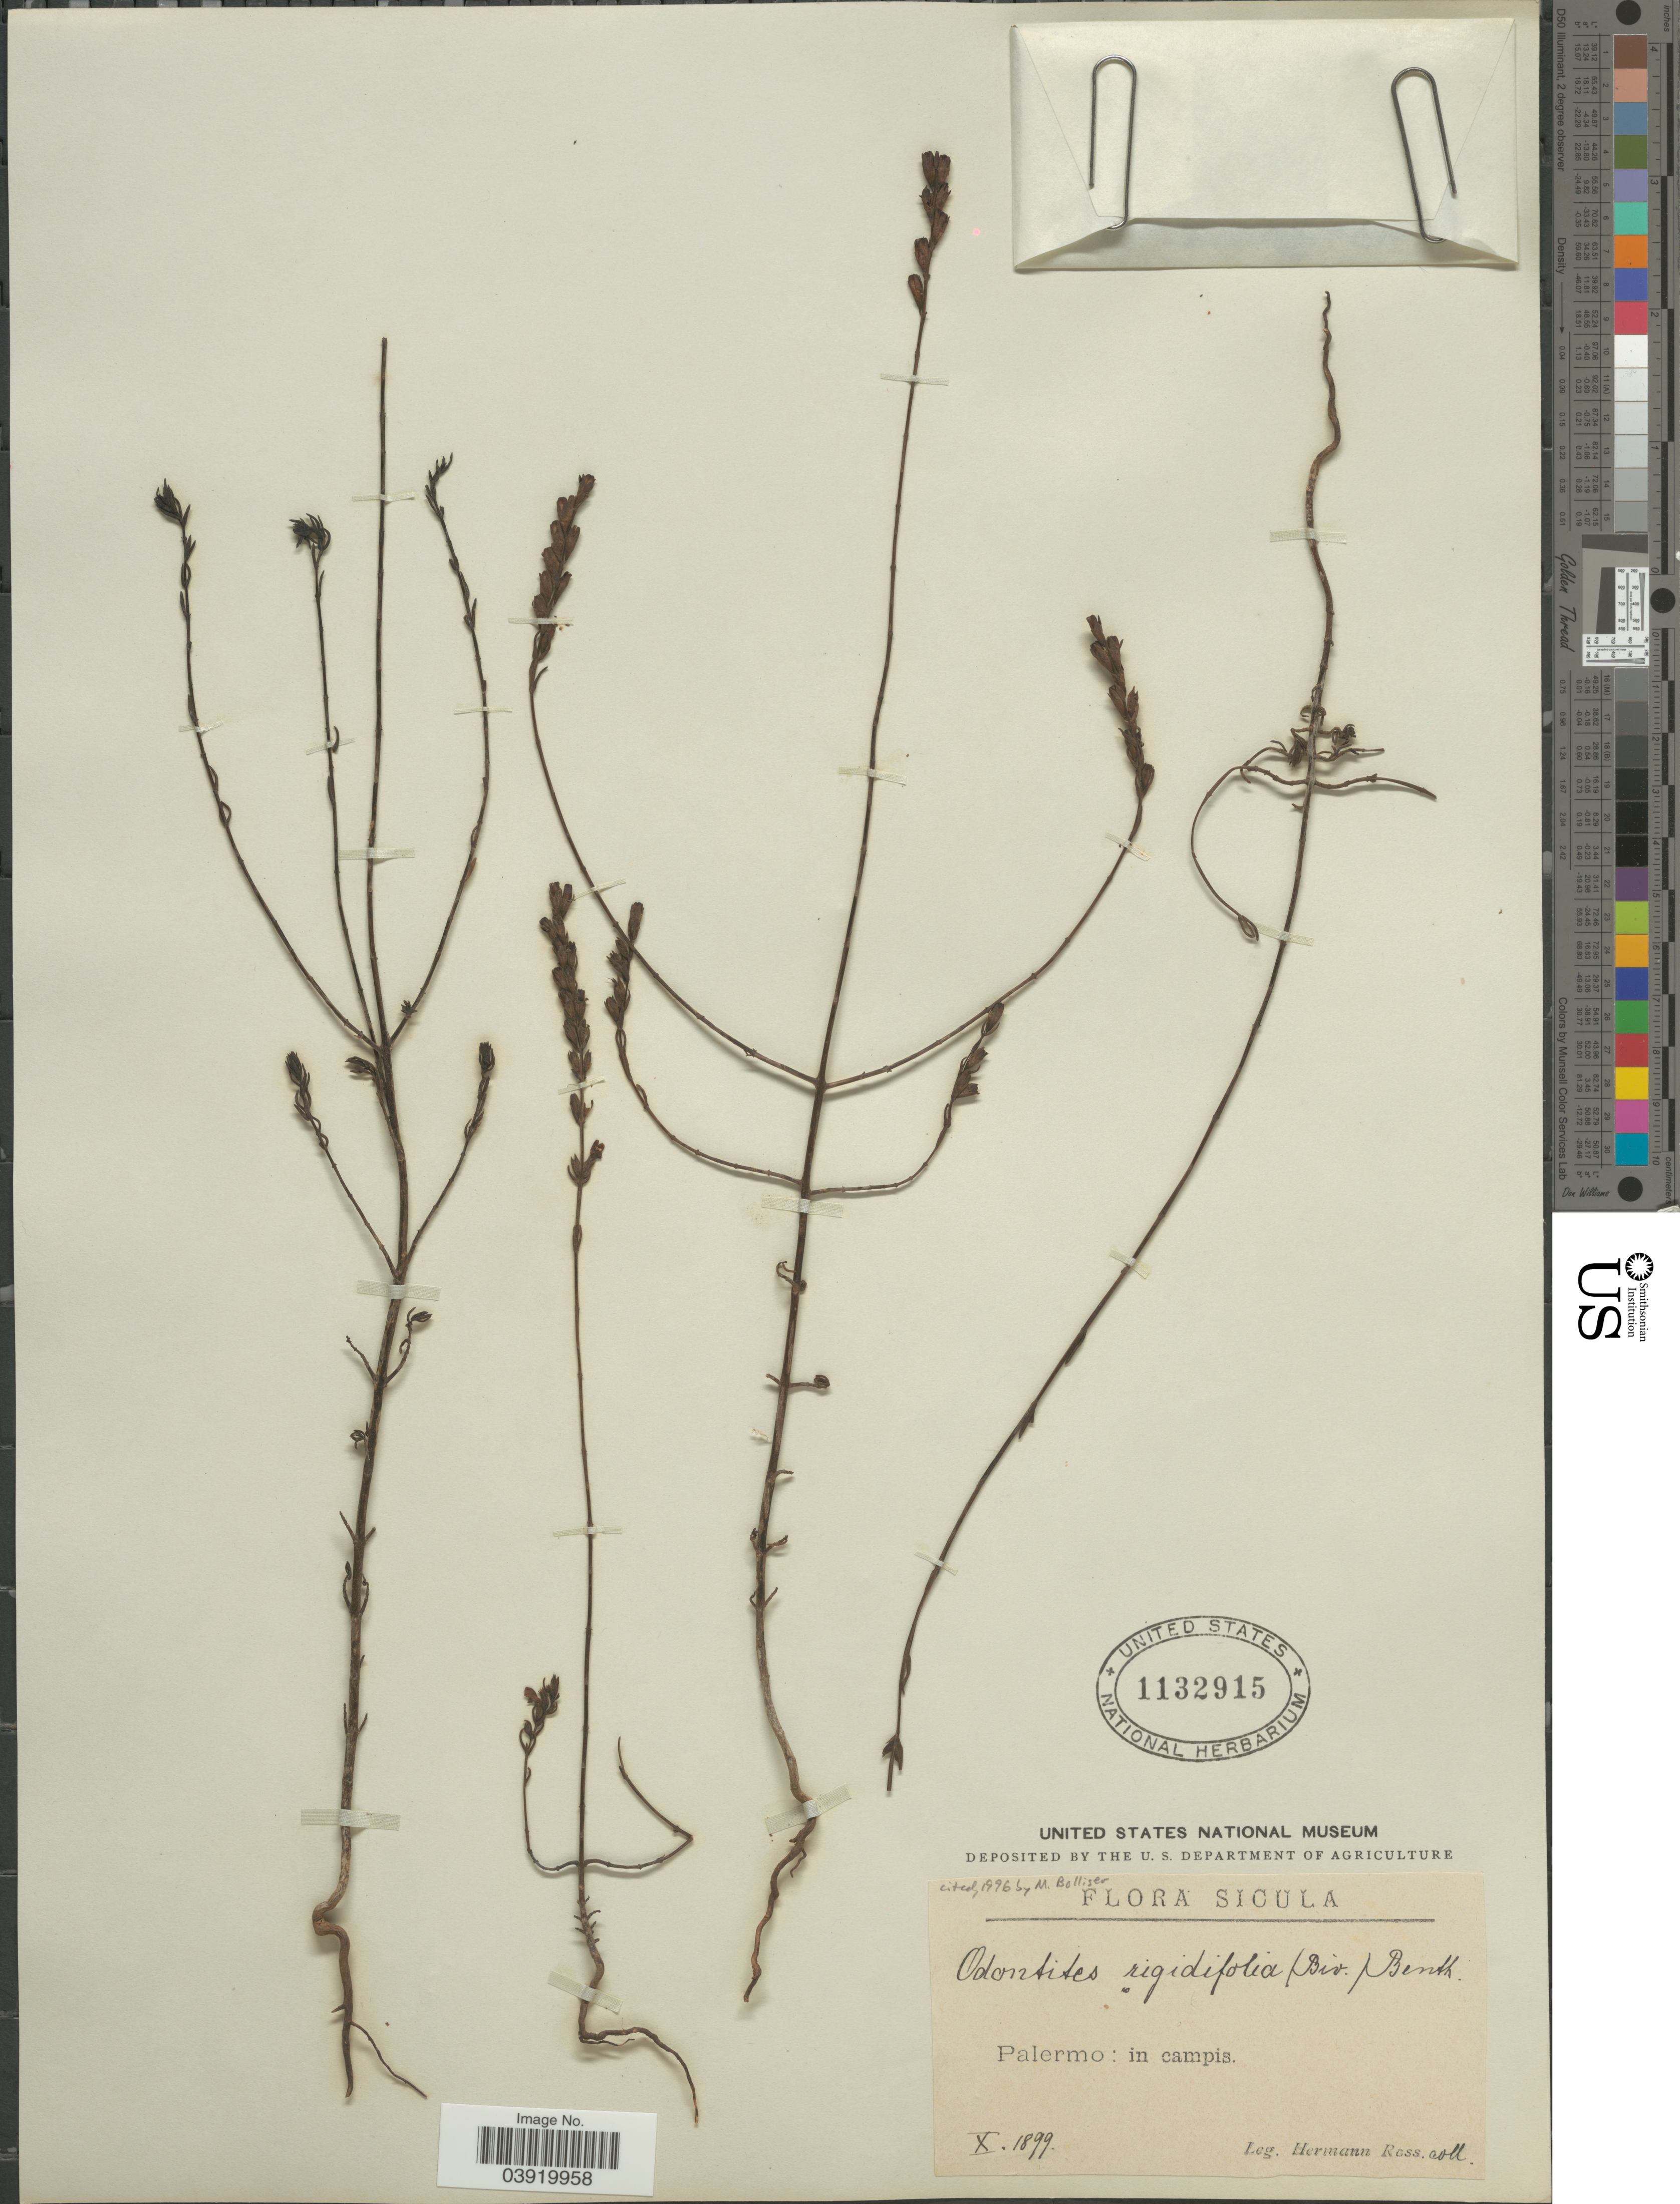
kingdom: Plantae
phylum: Tracheophyta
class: Magnoliopsida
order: Lamiales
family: Orobanchaceae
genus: Odontites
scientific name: Odontites rigidifolius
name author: Benth.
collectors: H. Ross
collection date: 1899-10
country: Italy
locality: Sicula. Palermo.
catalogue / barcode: US 1132915